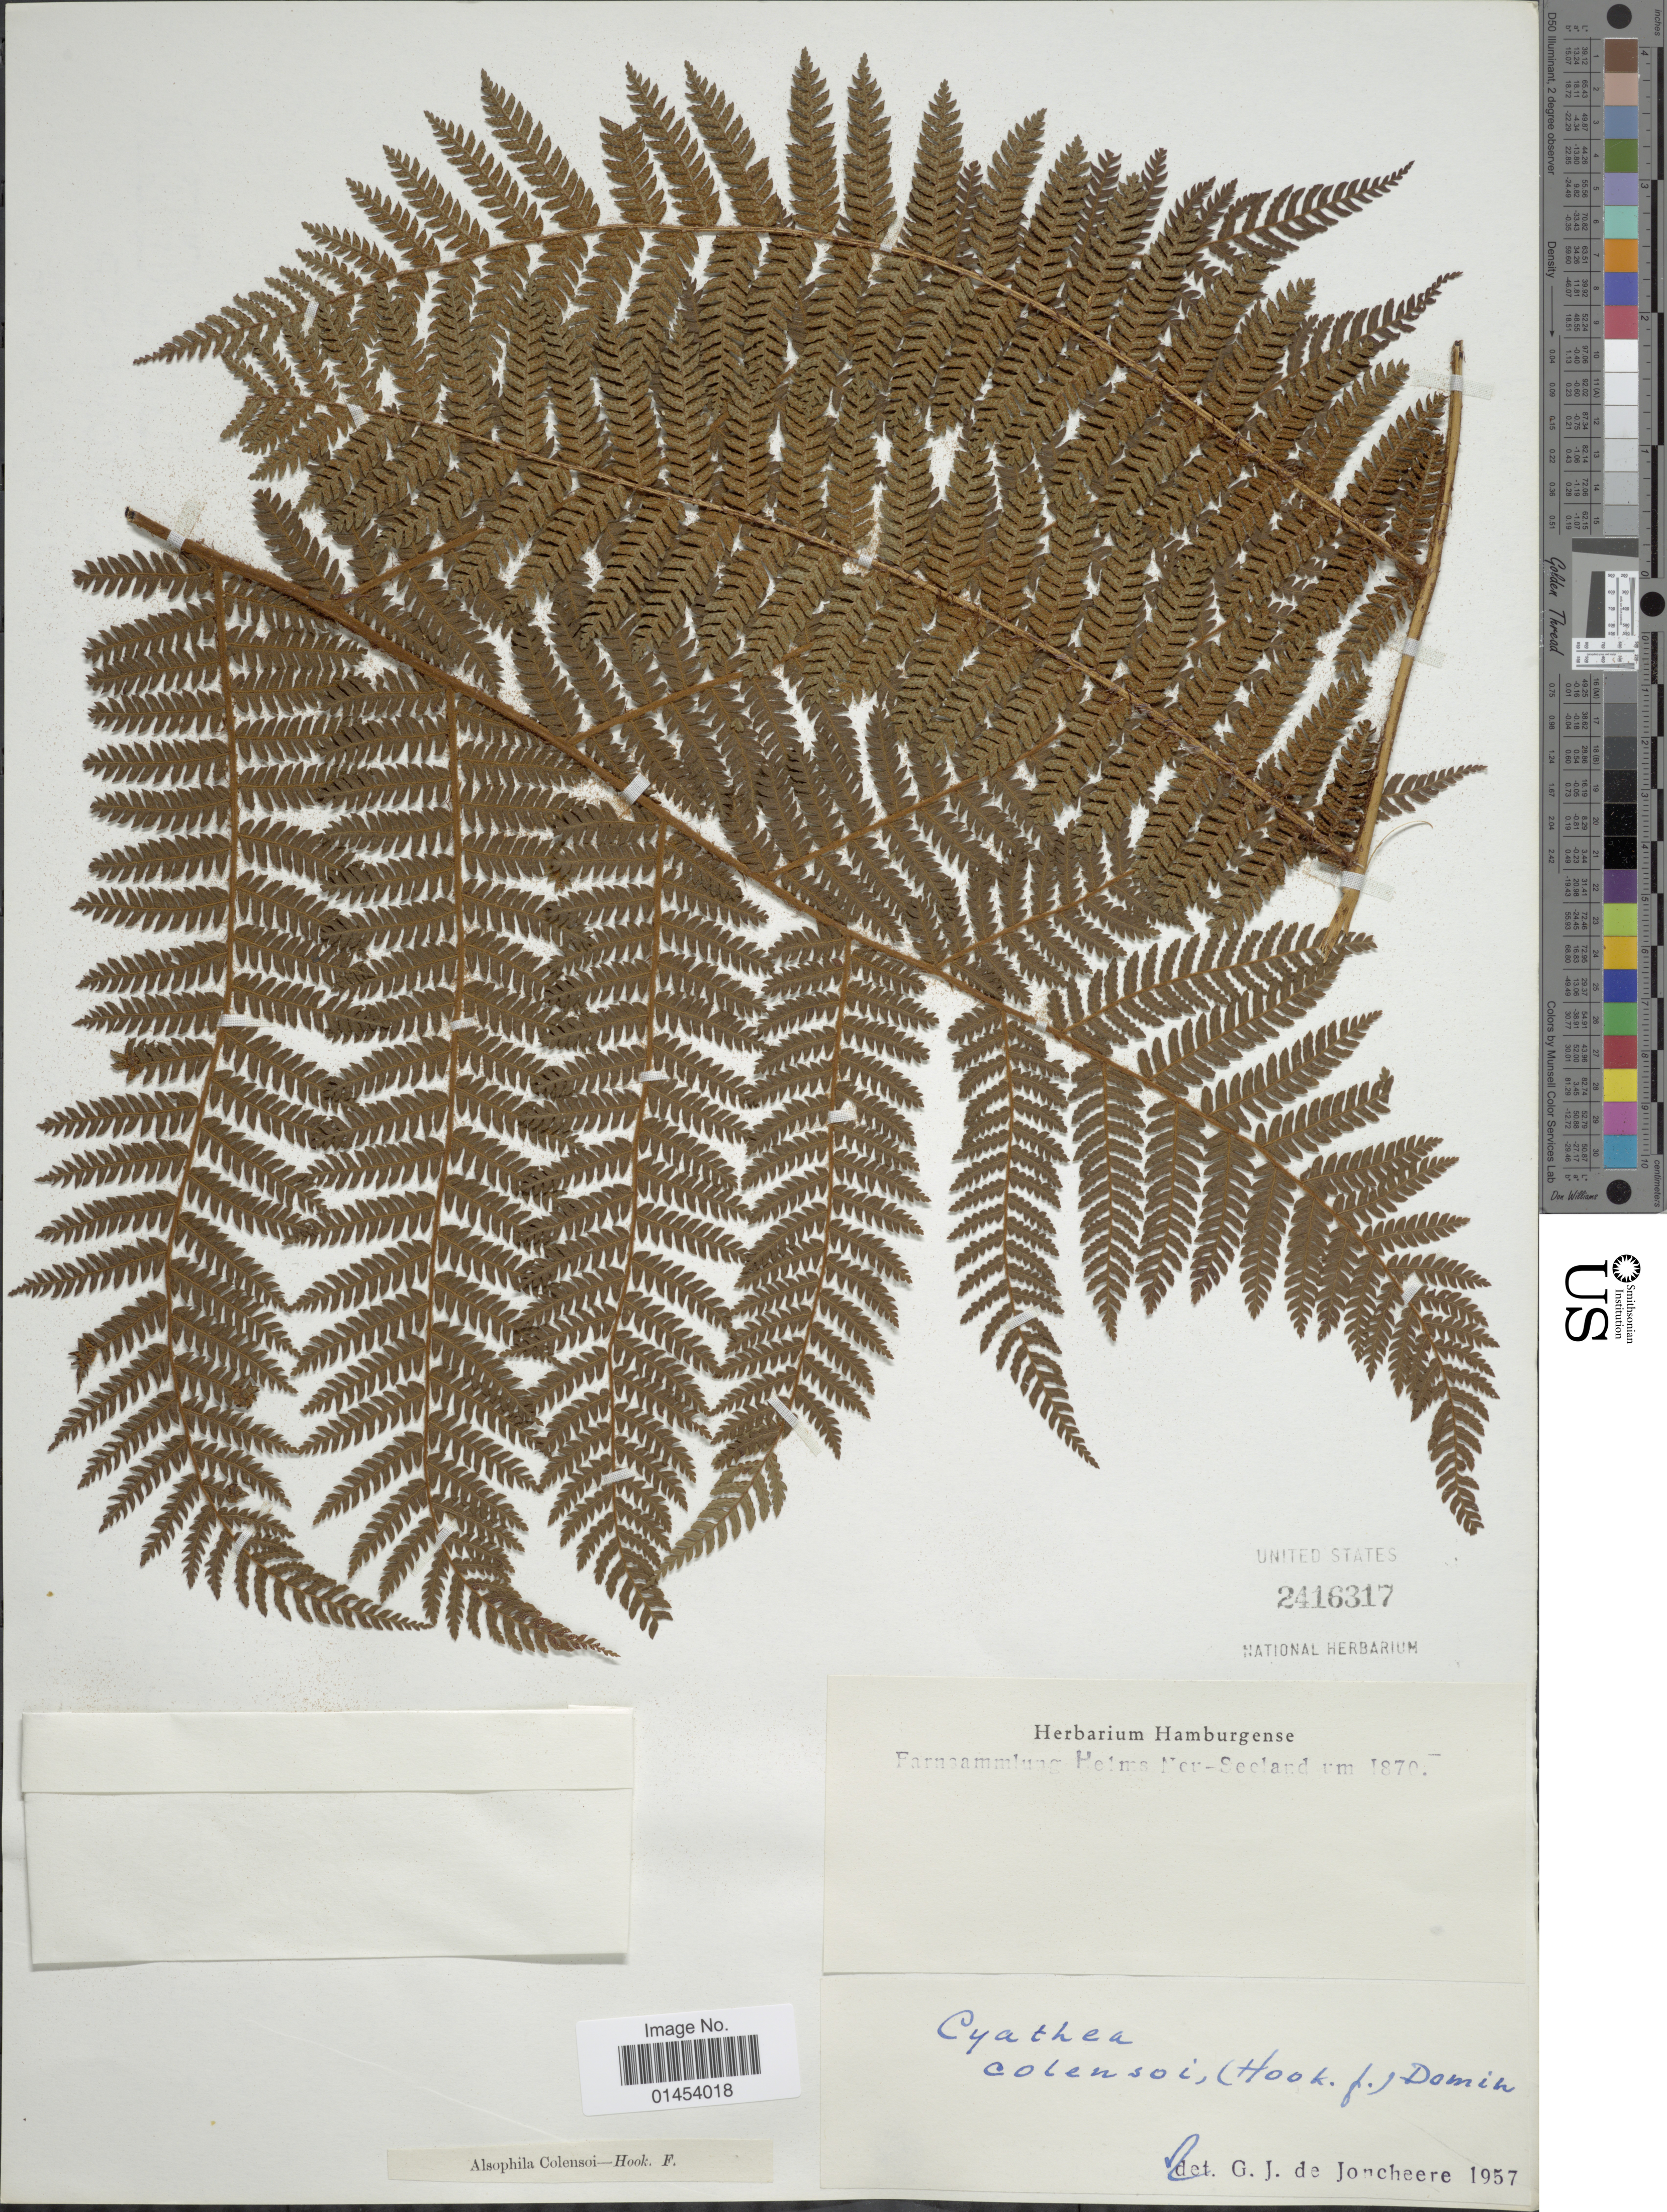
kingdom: Plantae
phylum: Tracheophyta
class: Polypodiopsida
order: Cyatheales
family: Cyatheaceae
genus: Cyathea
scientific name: Cyathea colensoi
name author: (Hook. f.) Domin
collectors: ex herb. Hamburgense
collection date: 1870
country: New Zealand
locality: Farnsammlung Helms Neu-Seeland.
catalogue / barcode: US 2416317